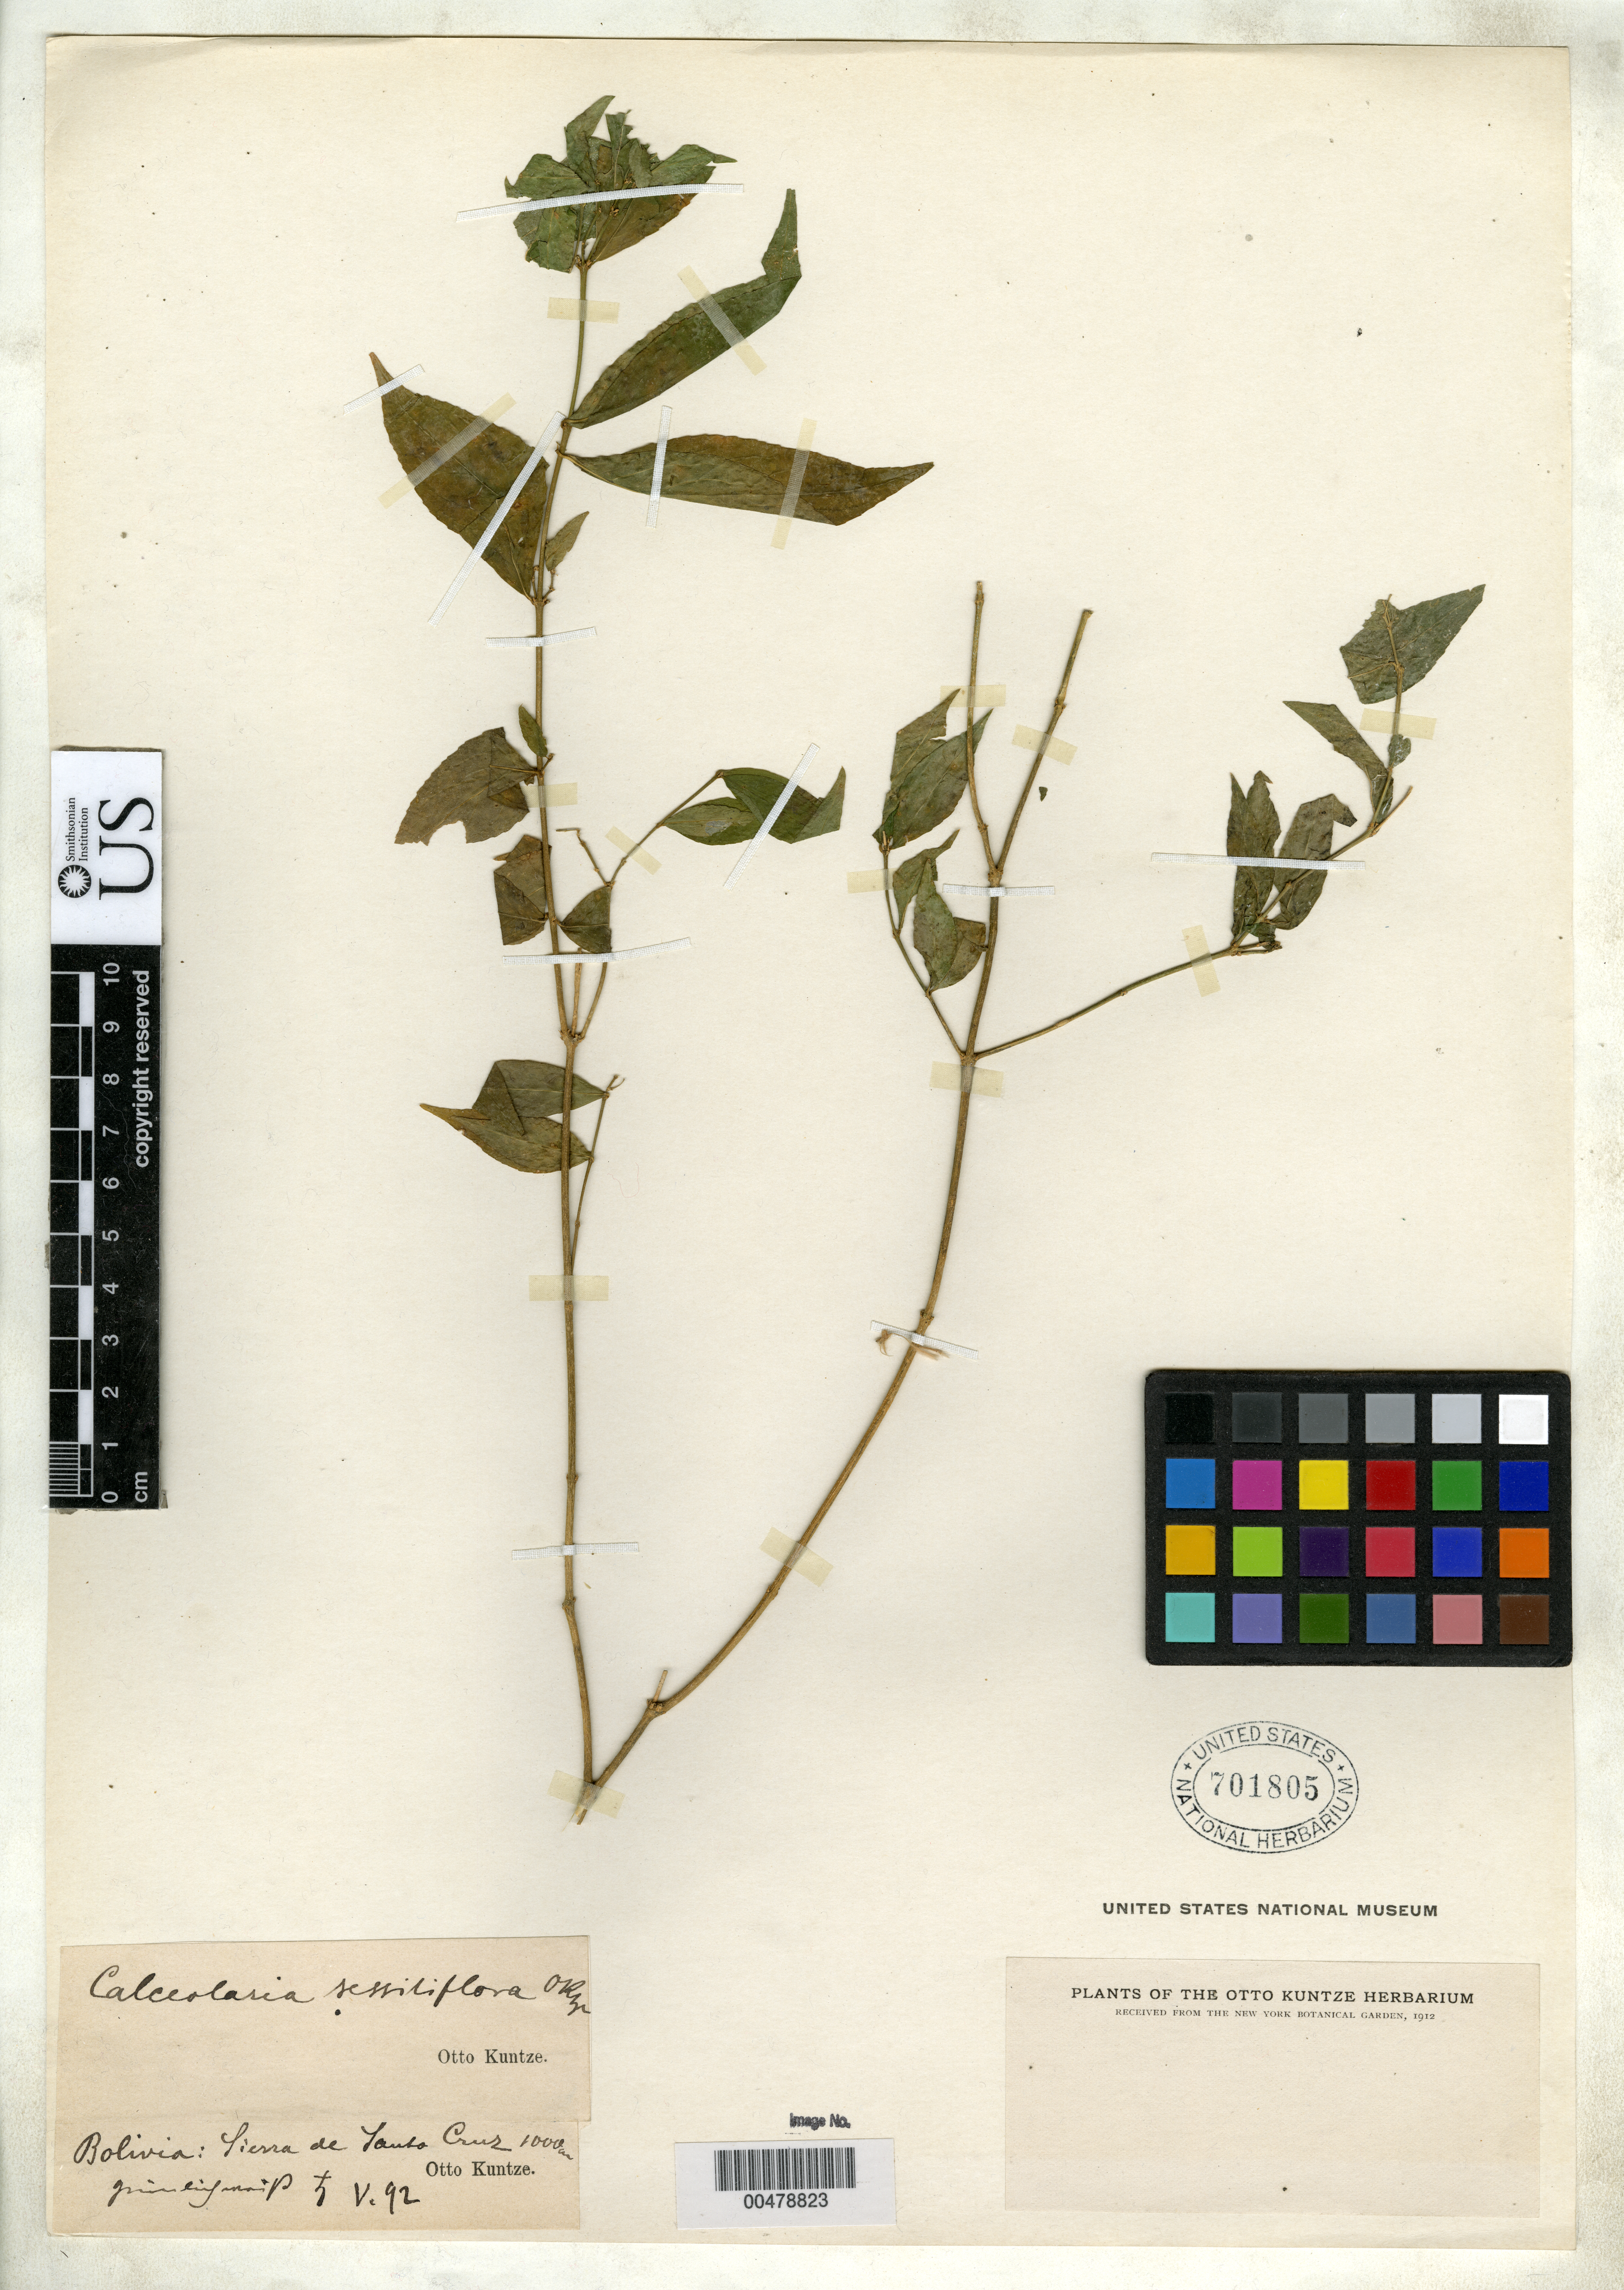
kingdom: Plantae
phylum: Tracheophyta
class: Magnoliopsida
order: Lamiales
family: Calceolariaceae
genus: Calceolaria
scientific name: Calceolaria sessiliflora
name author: Kuntze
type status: Type Collection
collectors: C.E.O. Kuntze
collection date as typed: May 1892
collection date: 1892-05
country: Bolivia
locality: Sierra de Santa Cruz.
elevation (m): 1000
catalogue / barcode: US 701805